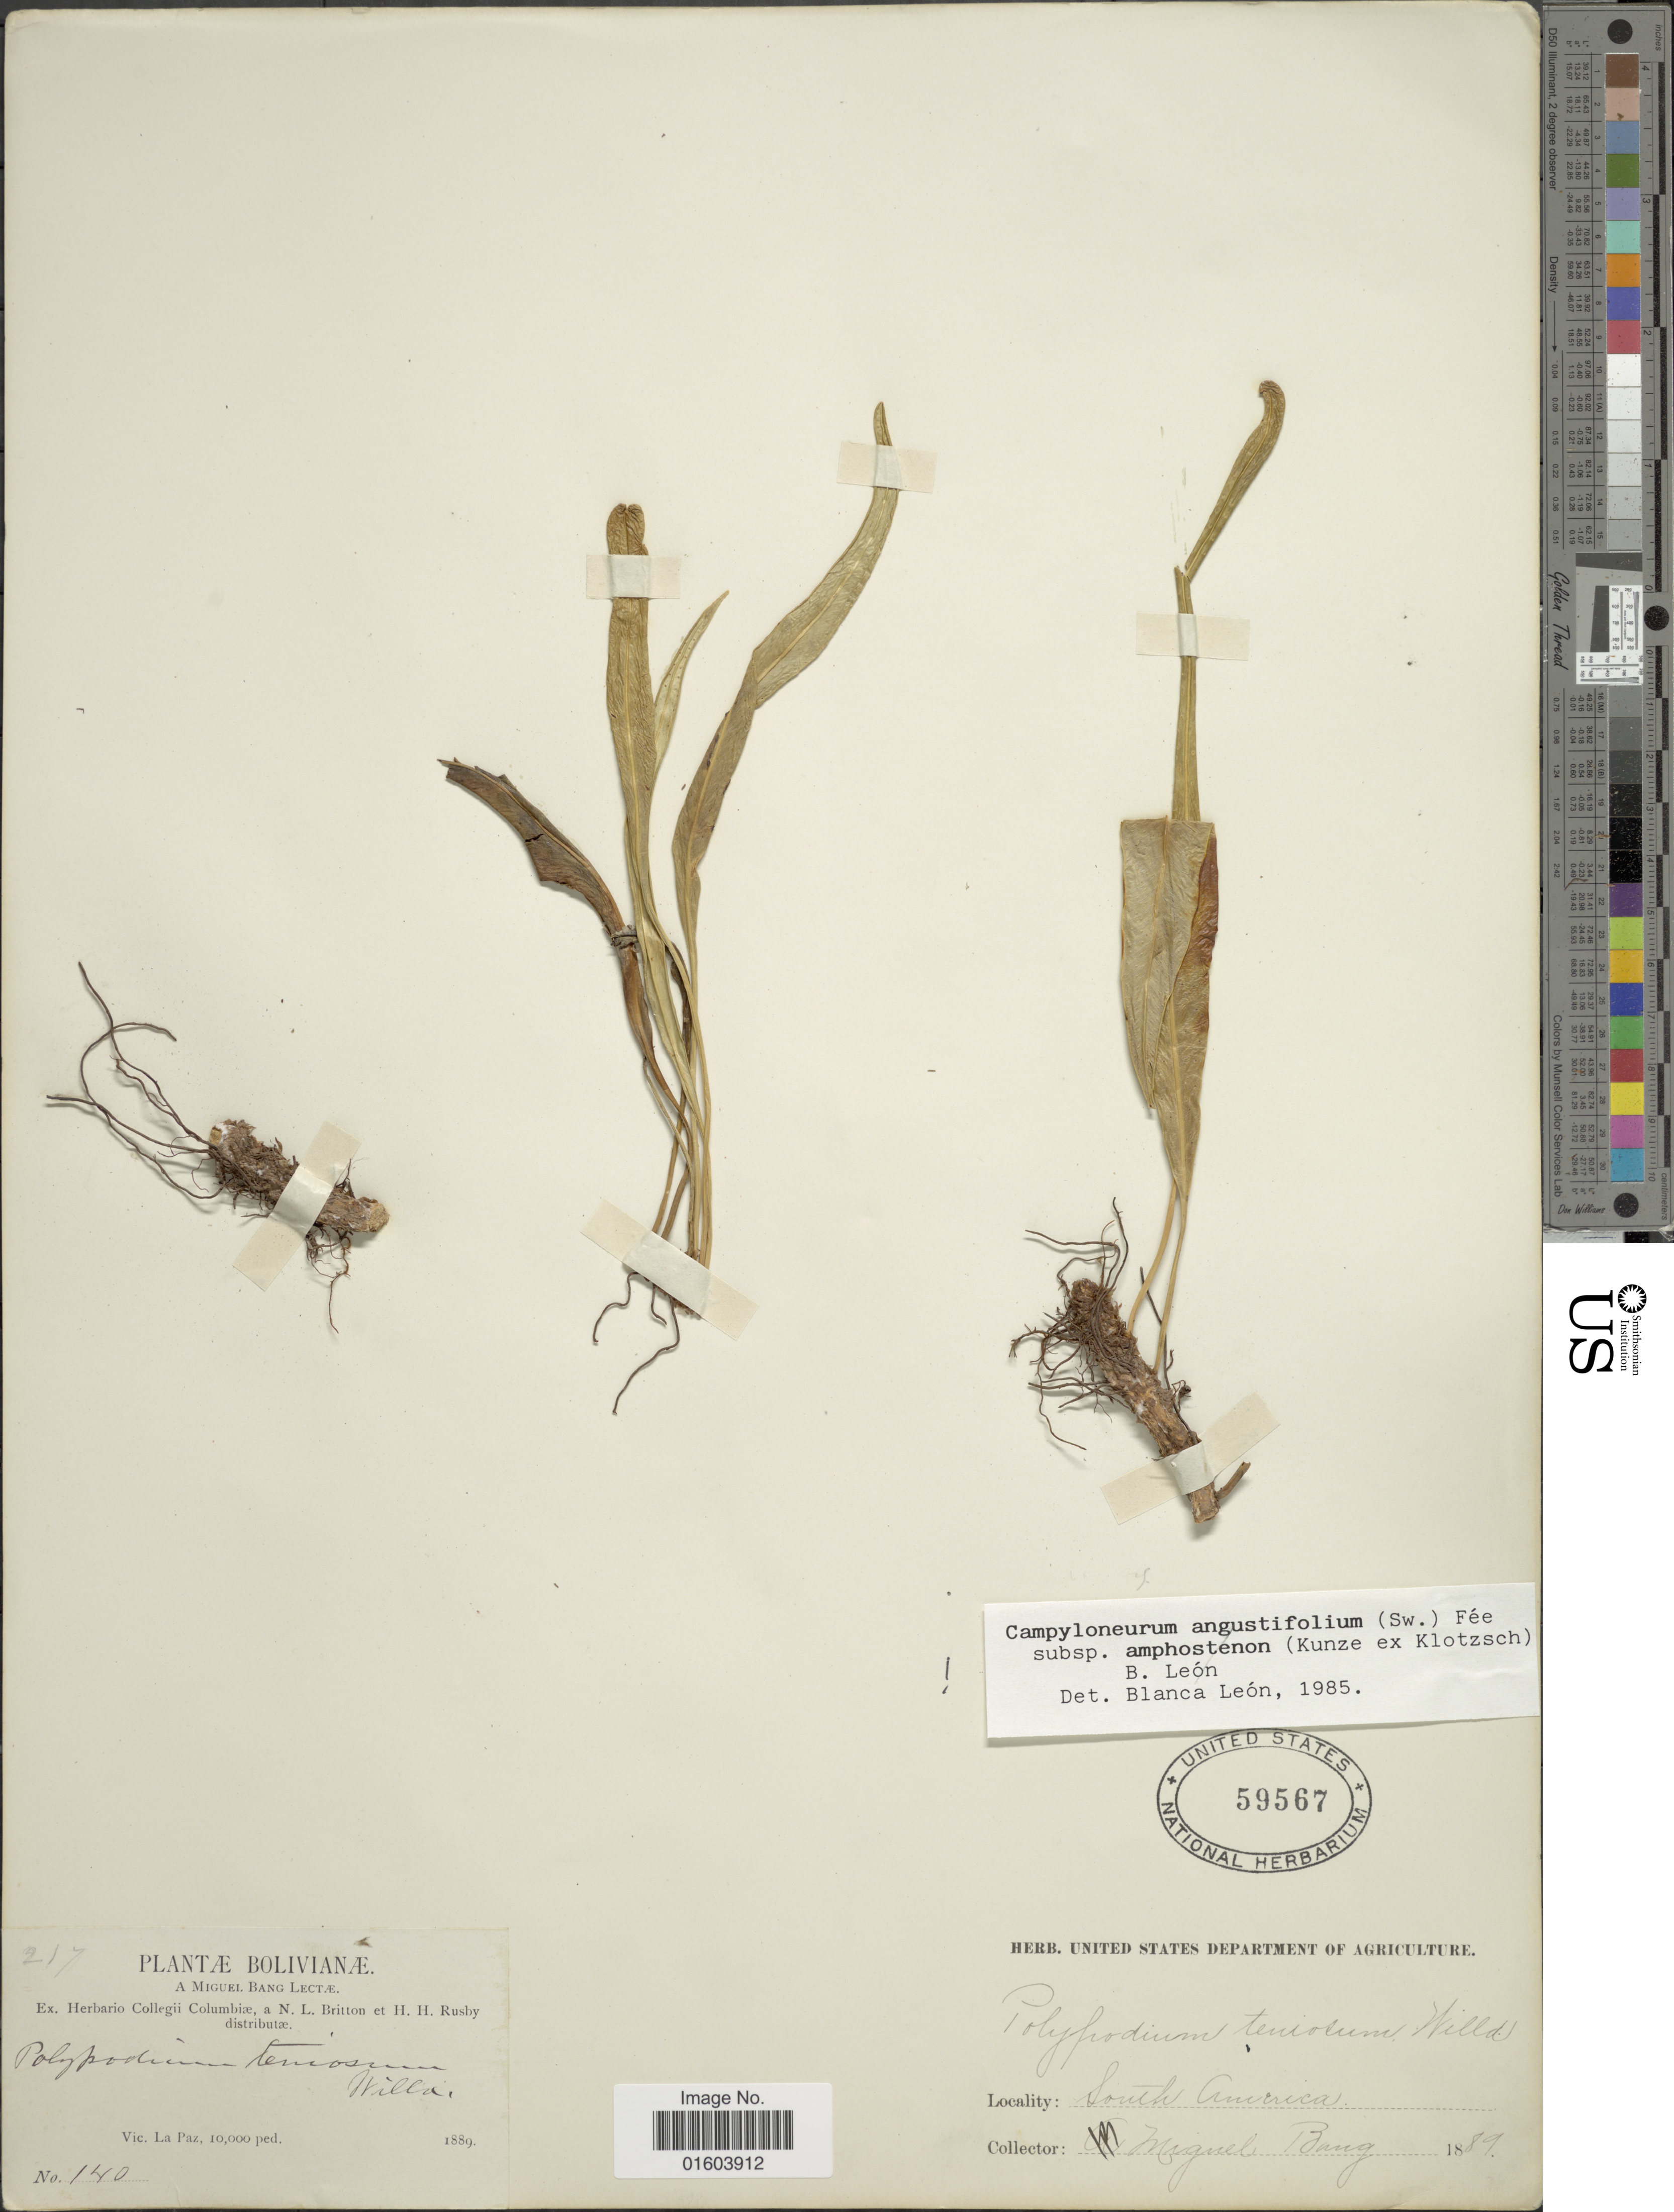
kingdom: Plantae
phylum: Tracheophyta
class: Polypodiopsida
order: Polypodiales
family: Polypodiaceae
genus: Campyloneurum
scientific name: Campyloneurum amphostenon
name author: (Kunze ex Klotzsch) Fée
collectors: M. Bang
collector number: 217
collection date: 1889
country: Bolivia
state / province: La Paz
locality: Boliviae. Vic. La Paz.South America.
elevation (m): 3048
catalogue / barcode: US 59567